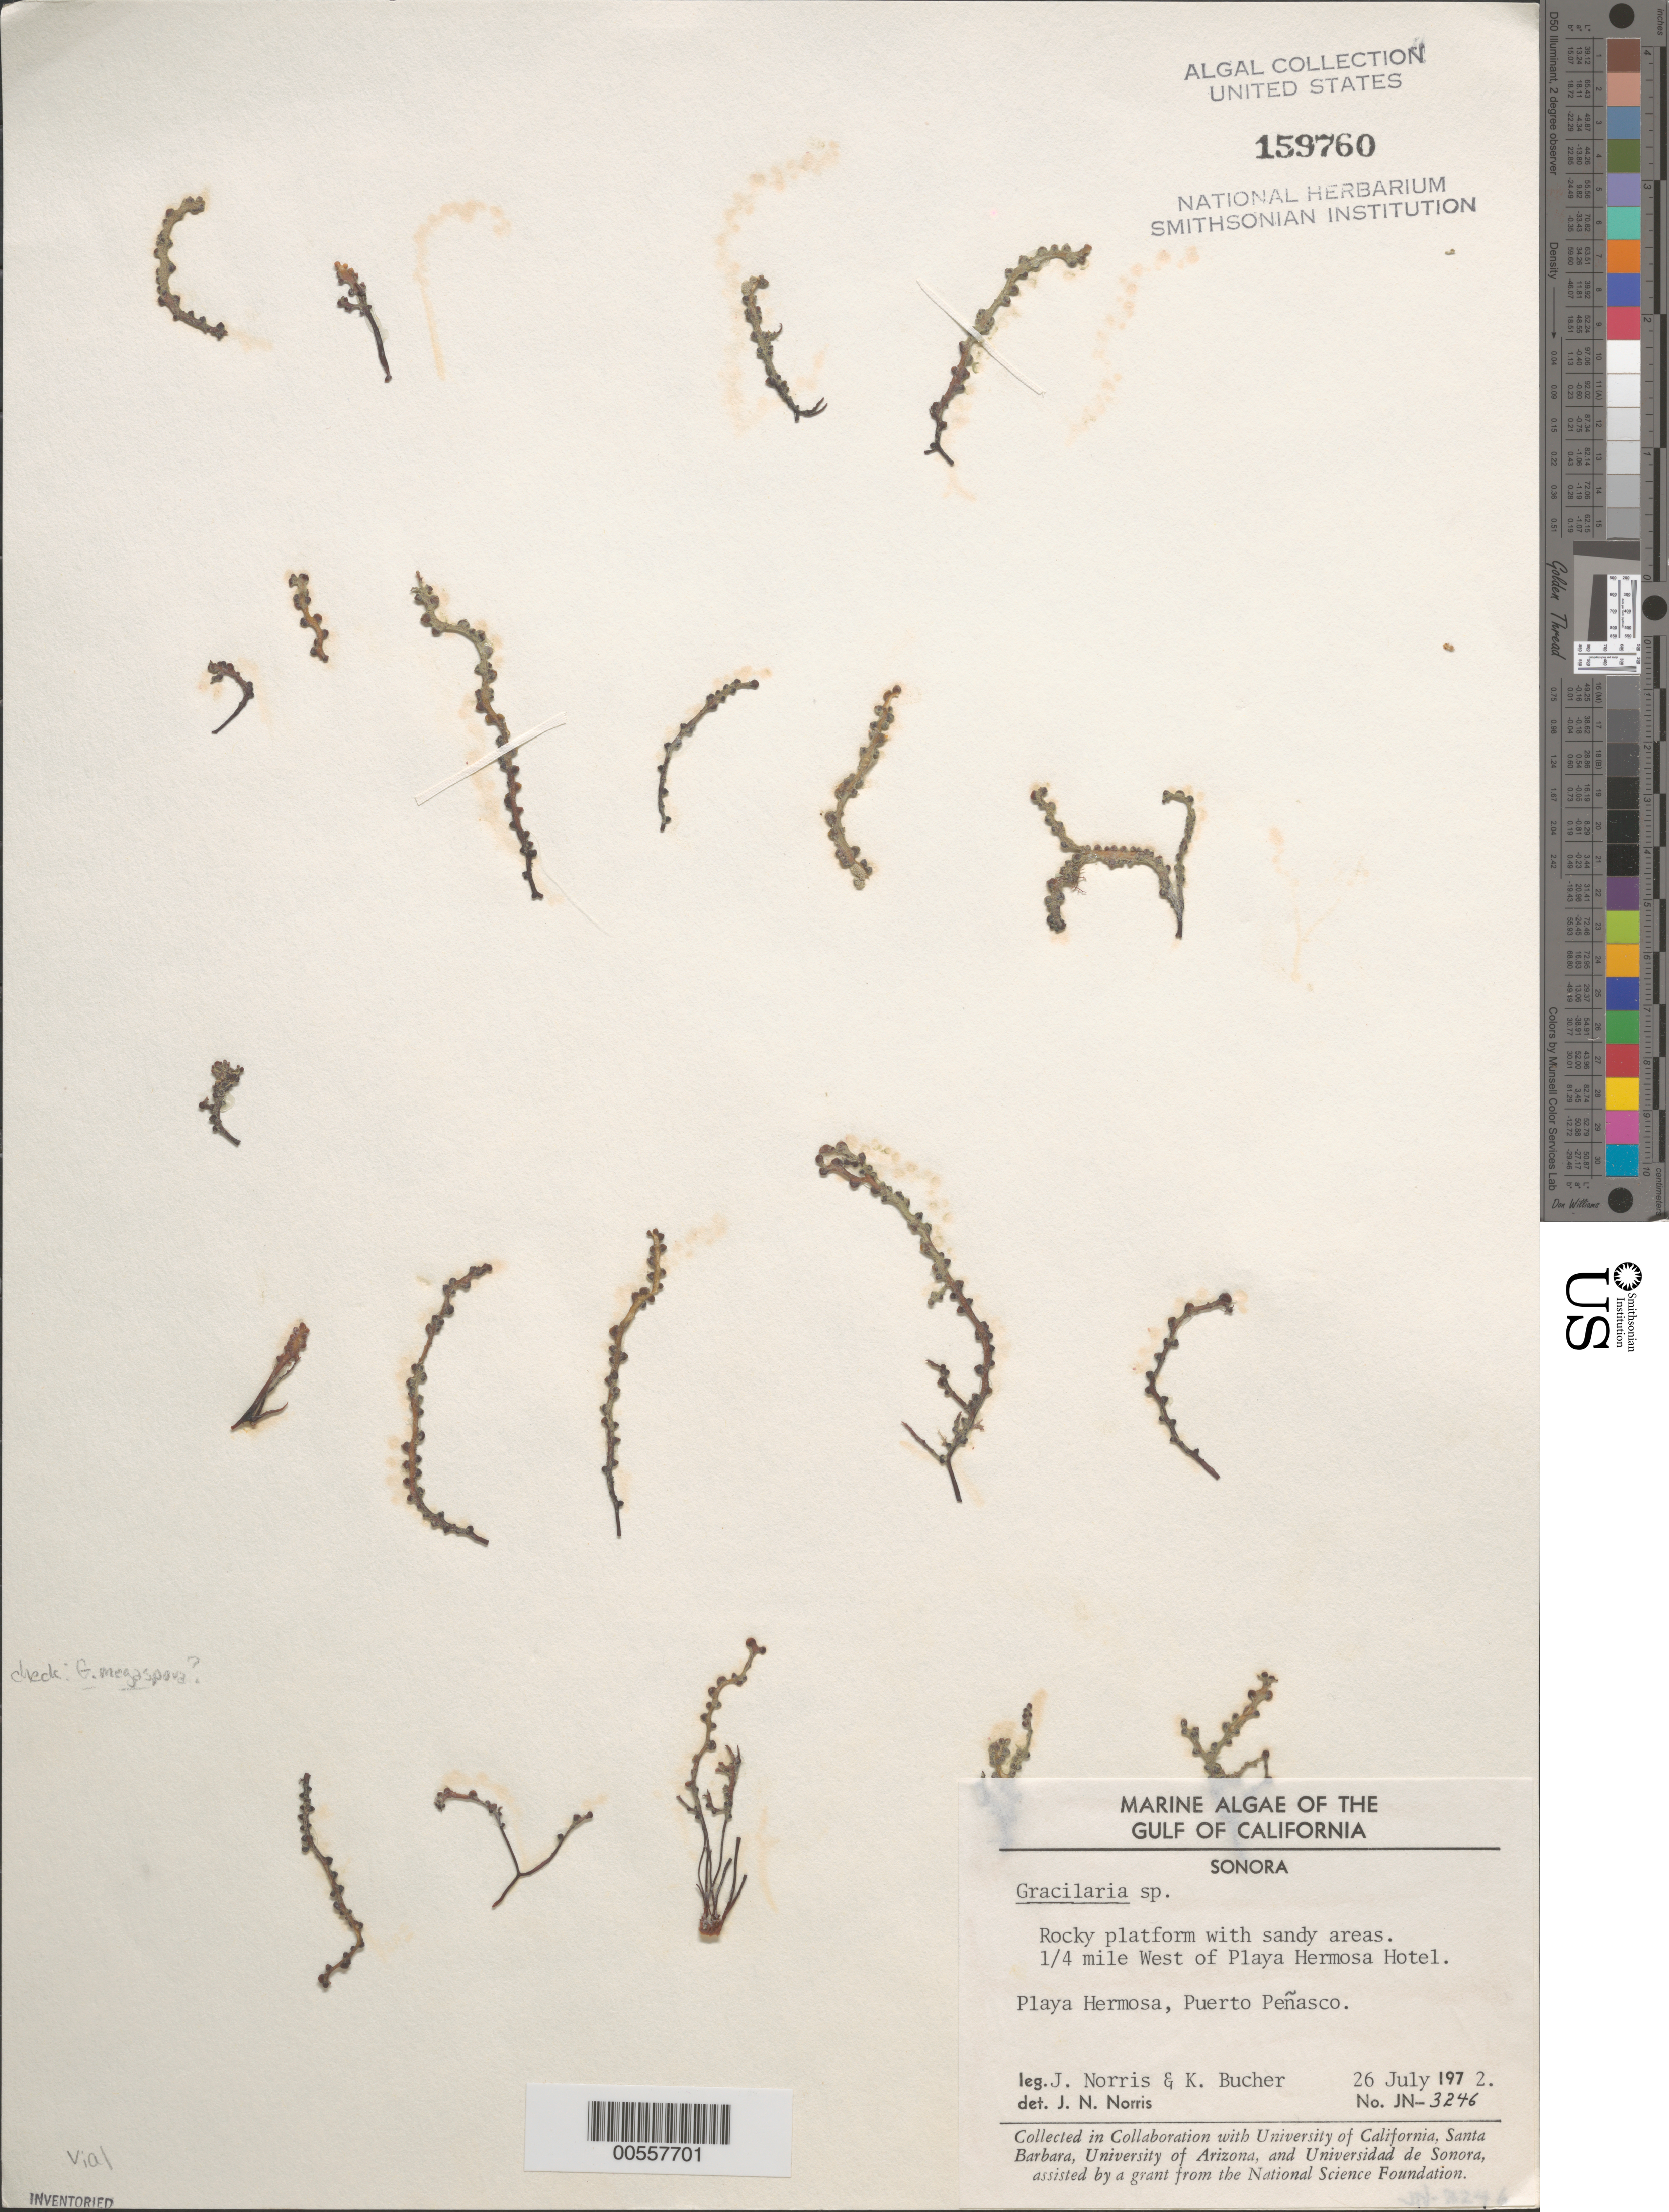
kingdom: Plantae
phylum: Rhodophyta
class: Florideophyceae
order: Gracilariales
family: Gracilariaceae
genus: Gracilaria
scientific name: Gracilaria sp.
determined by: Norris, James N.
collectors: J. N. Norris & K. E. Bucher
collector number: JN-3246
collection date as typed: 26 Jul 1972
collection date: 1972-07-26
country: Mexico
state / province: Sonora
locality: Playa Hermosa, Puerto Penasco, ca. 0.25 mile west of Playa Hermosa Hotel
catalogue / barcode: US 159760